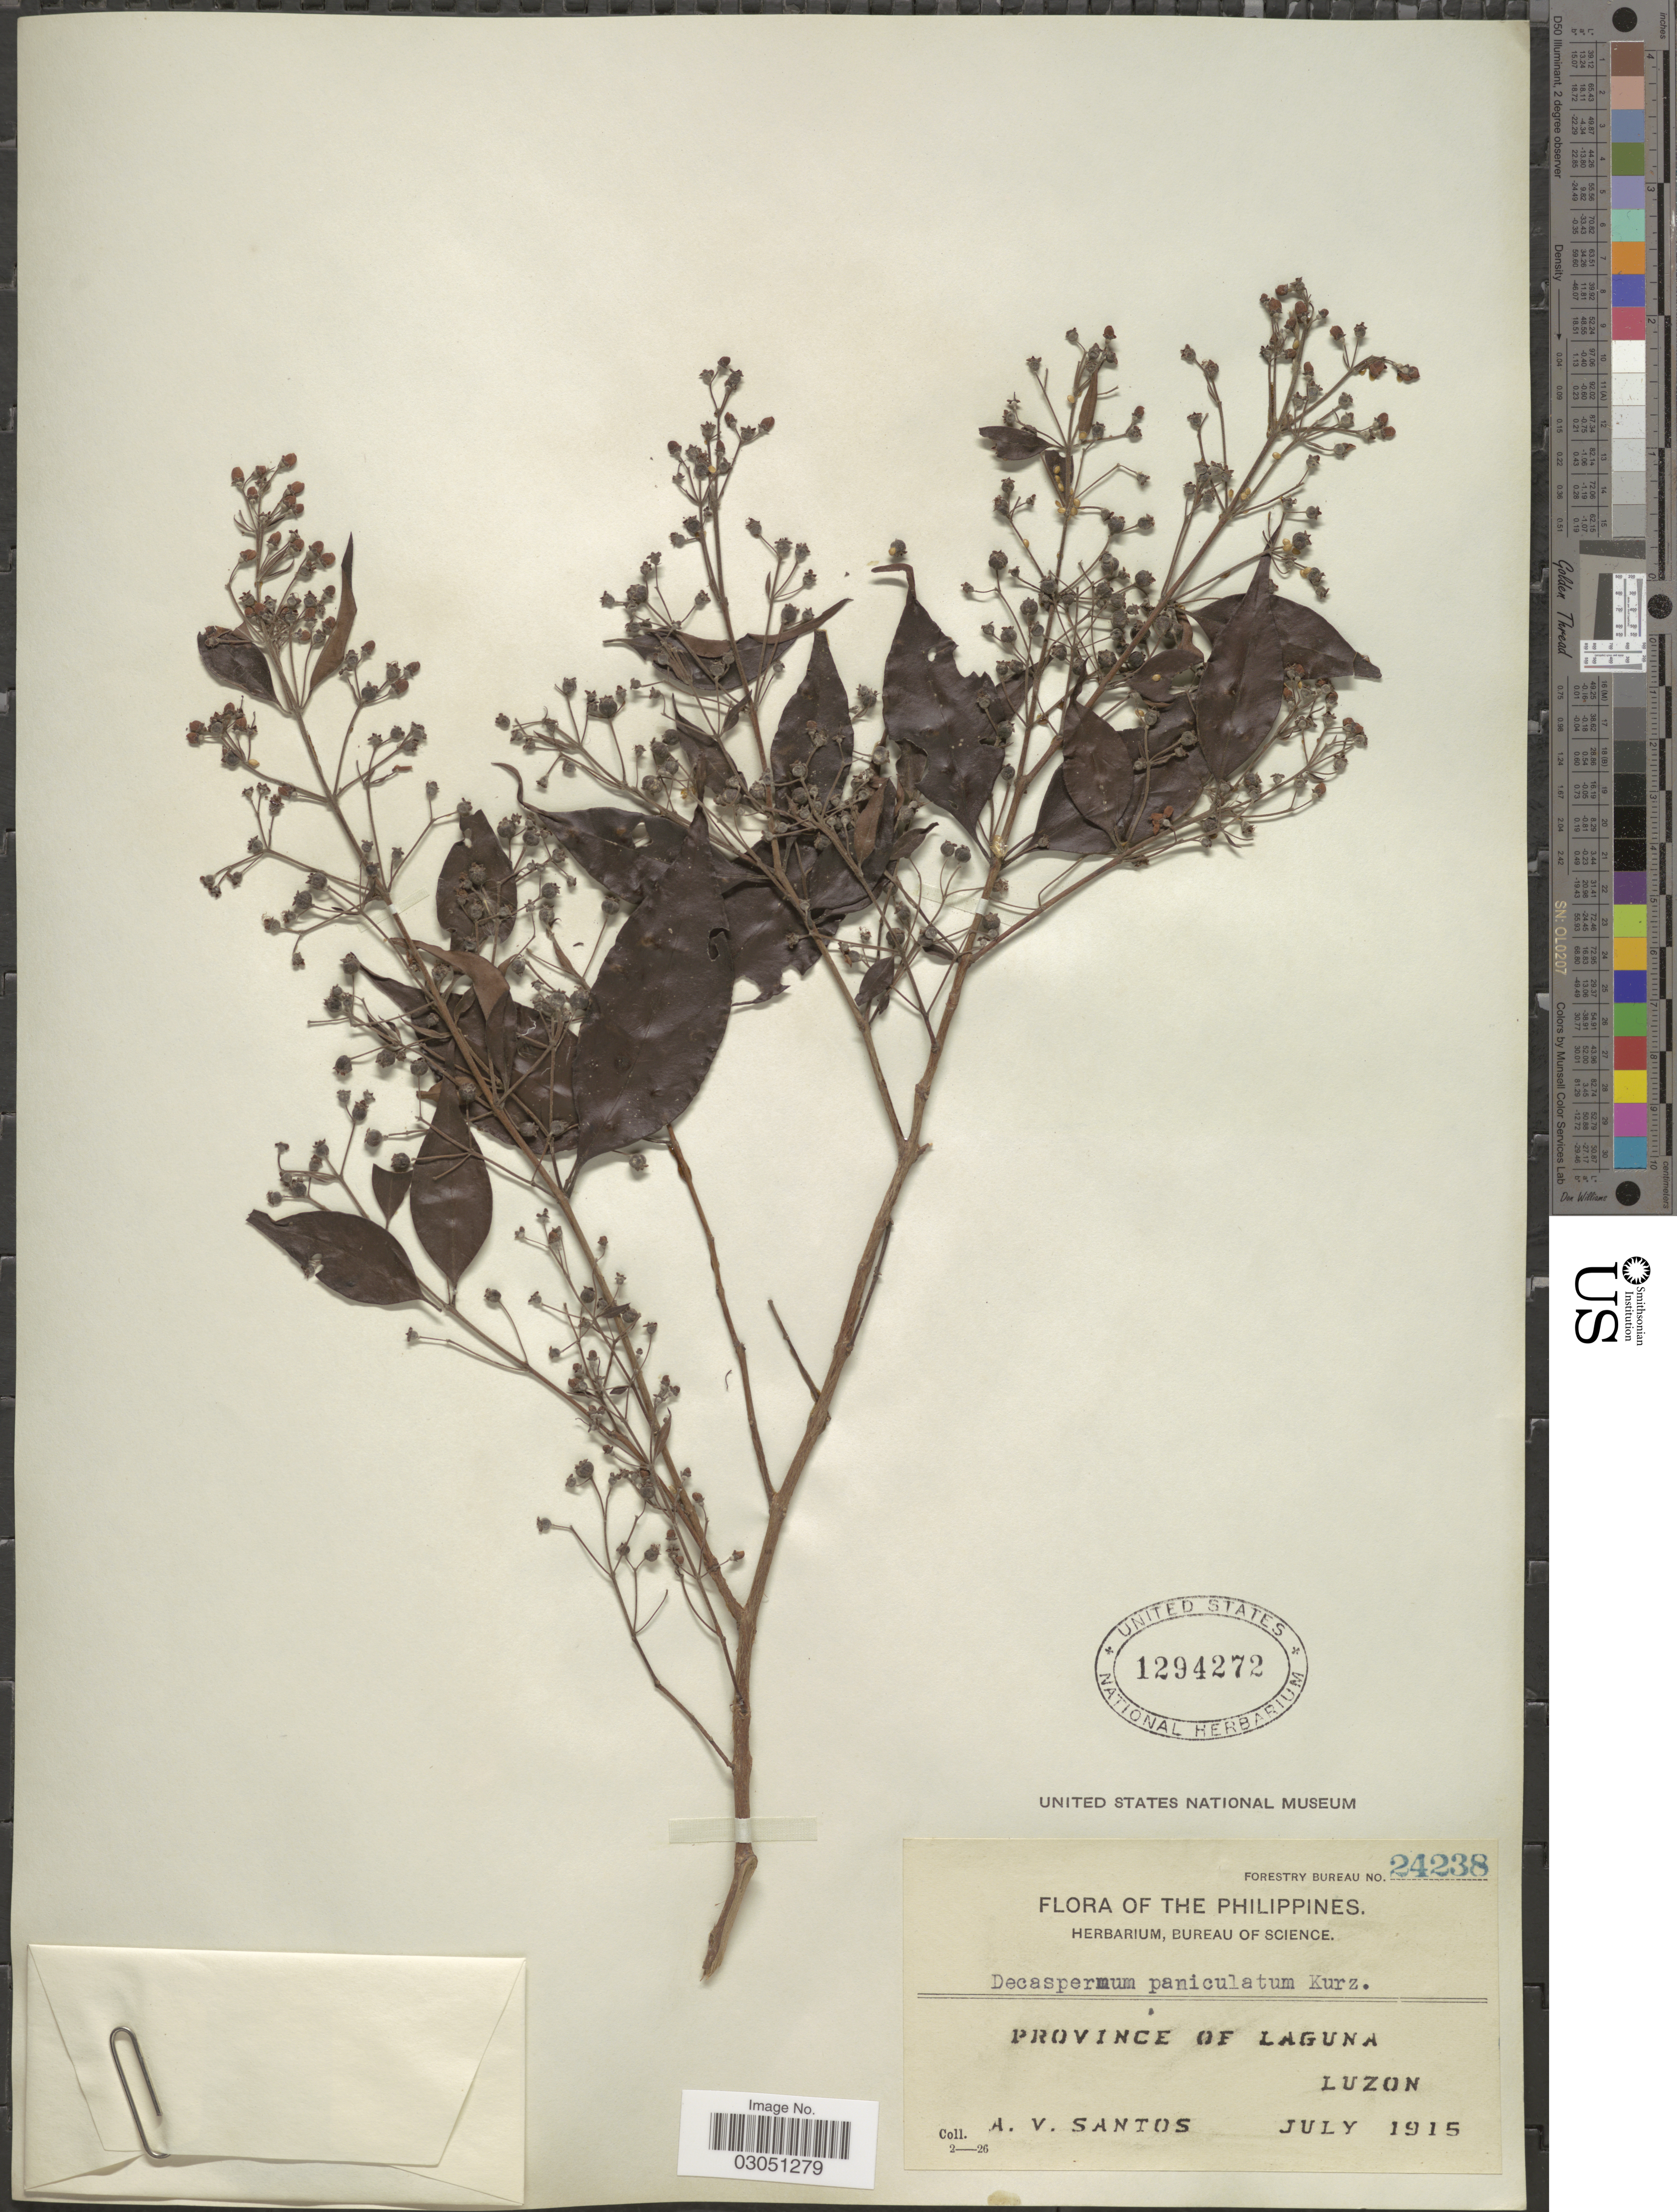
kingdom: Plantae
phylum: Tracheophyta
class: Magnoliopsida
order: Myrtales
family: Myrtaceae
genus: Decaspermum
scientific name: Decaspermum fruticosum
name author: J.R. Forst. & G. Forst.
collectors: A. Santos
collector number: Forestry Bureau 24238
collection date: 1915-07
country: Philippines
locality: Province of Laguna, Luzon.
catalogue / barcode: US 1294272